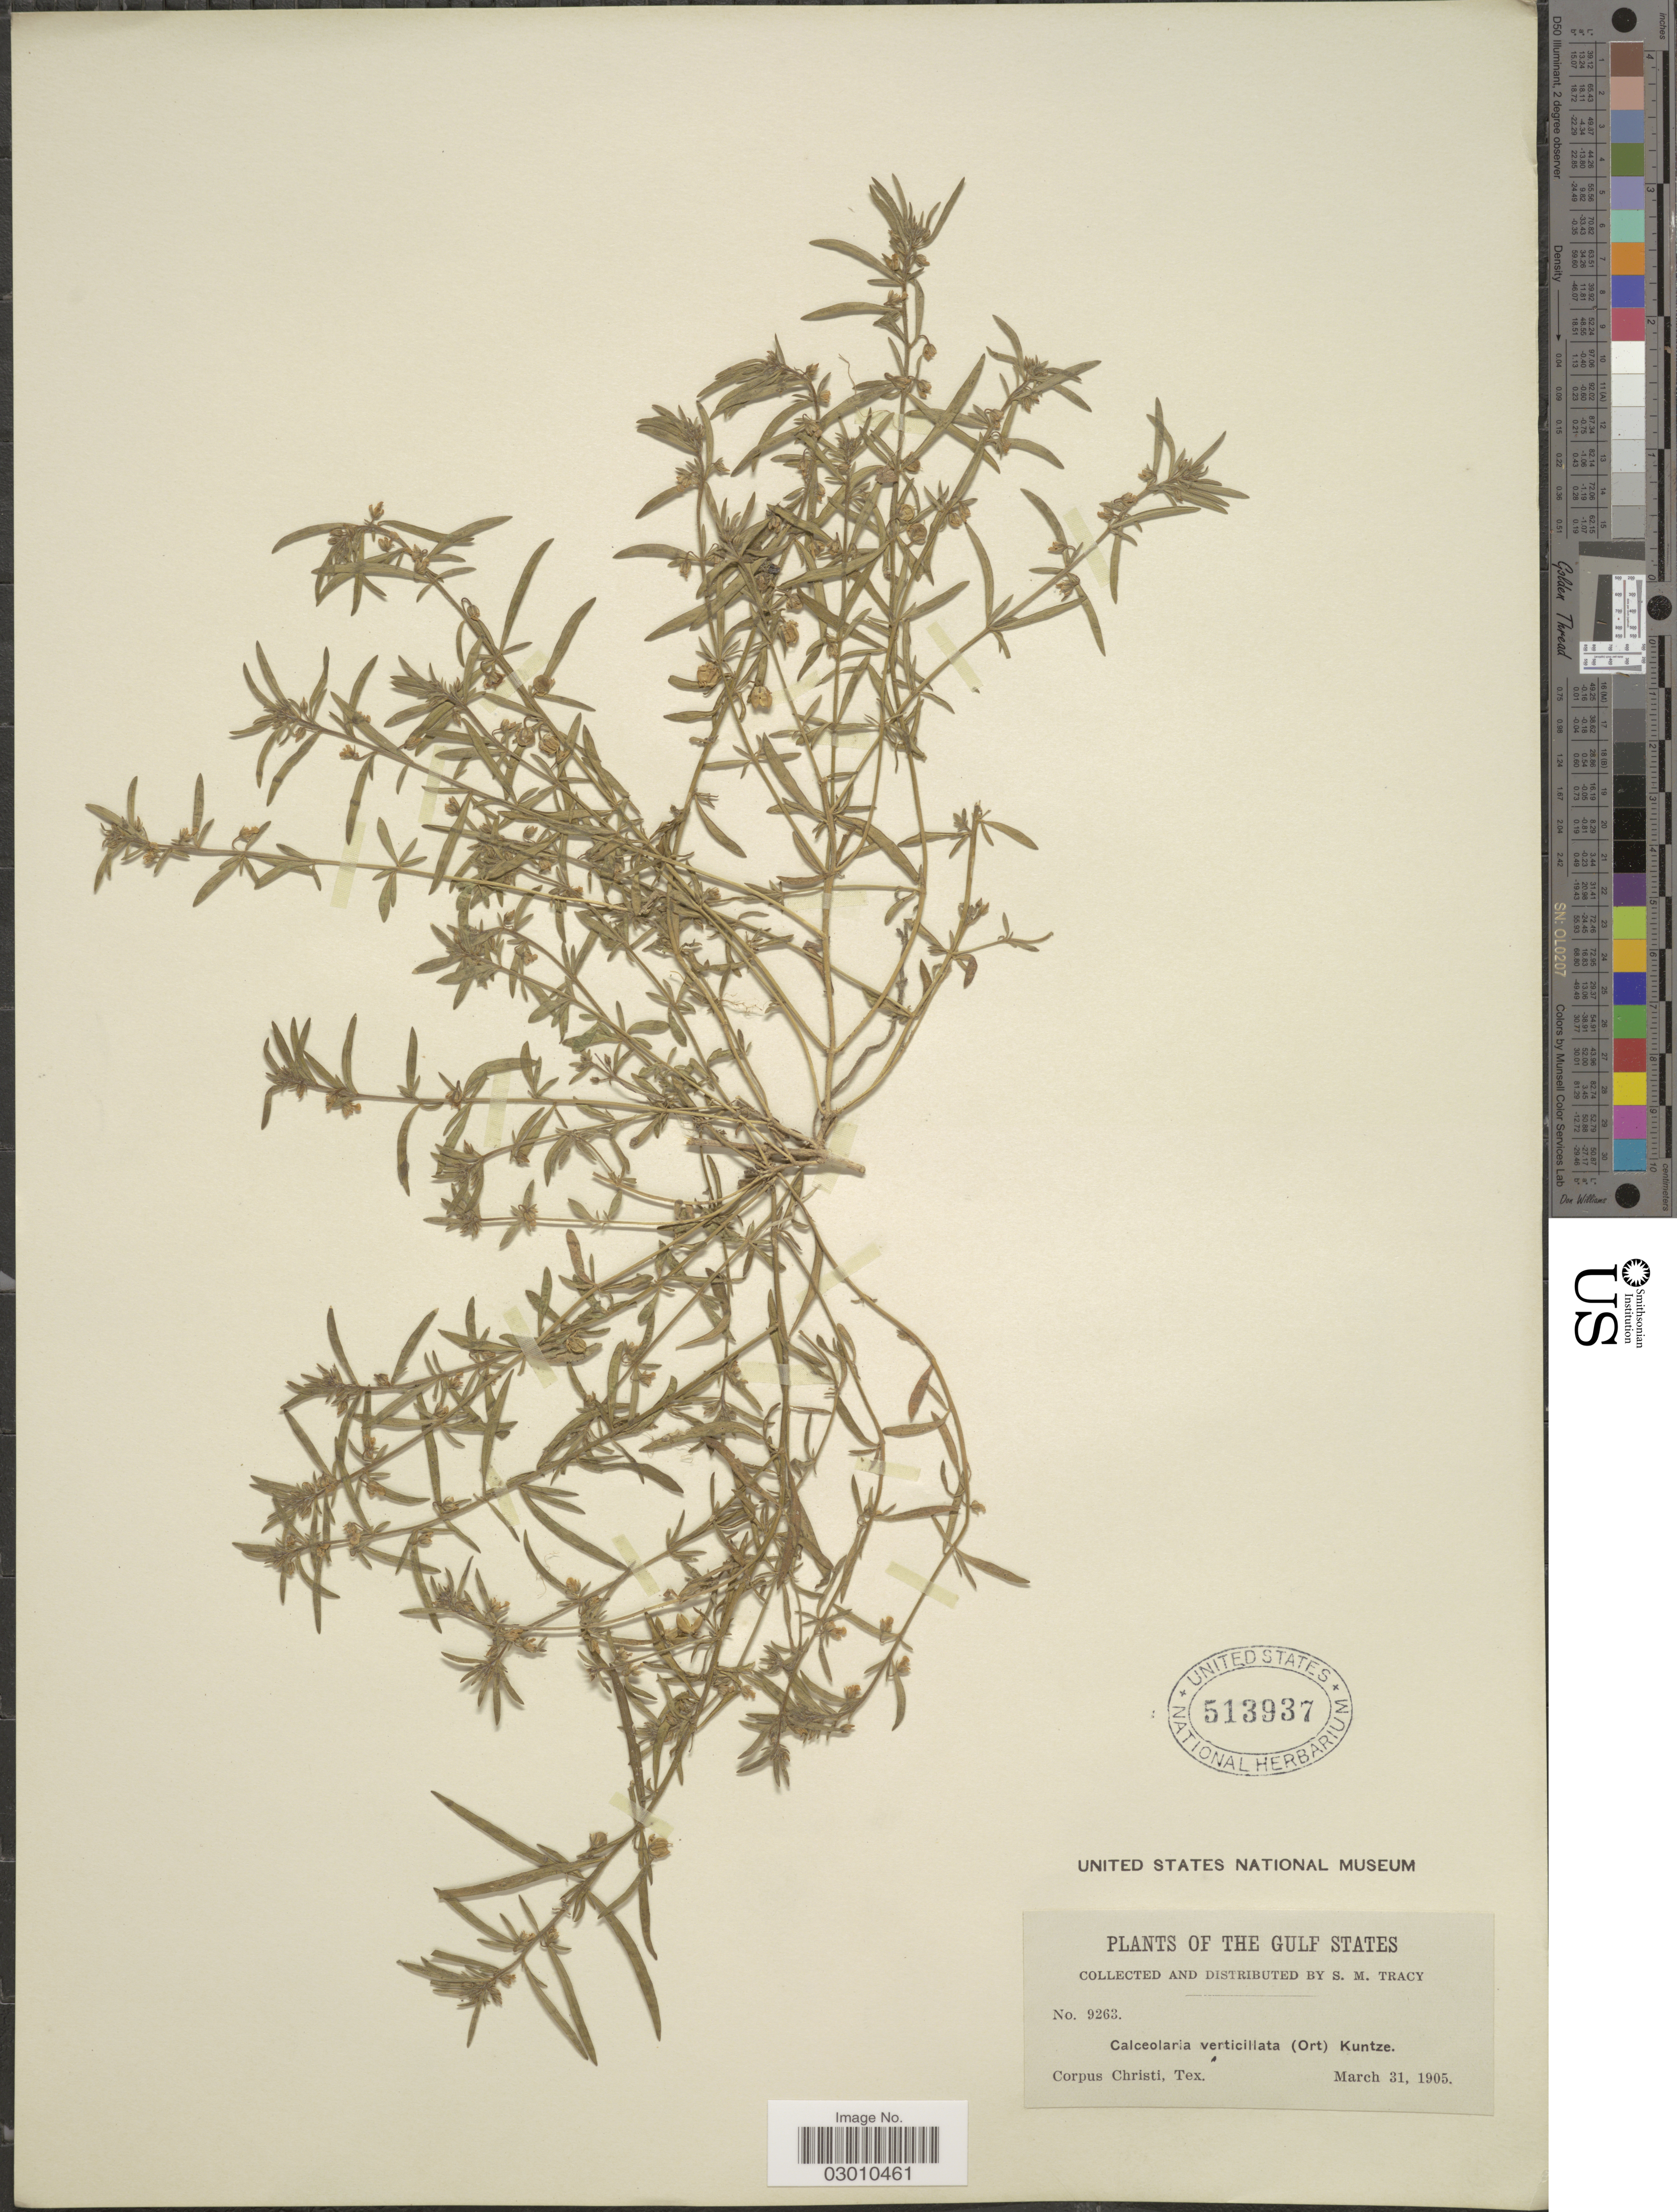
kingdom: Plantae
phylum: Tracheophyta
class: Magnoliopsida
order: Malpighiales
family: Violaceae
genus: Pombalia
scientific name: Pombalia verticillata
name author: (Ortega) Paula-Souza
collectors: S. M. Tracy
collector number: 9263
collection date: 1905-03-31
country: United States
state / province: Texas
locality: The Gulf States. Corpus Christi.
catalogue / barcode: US 513937